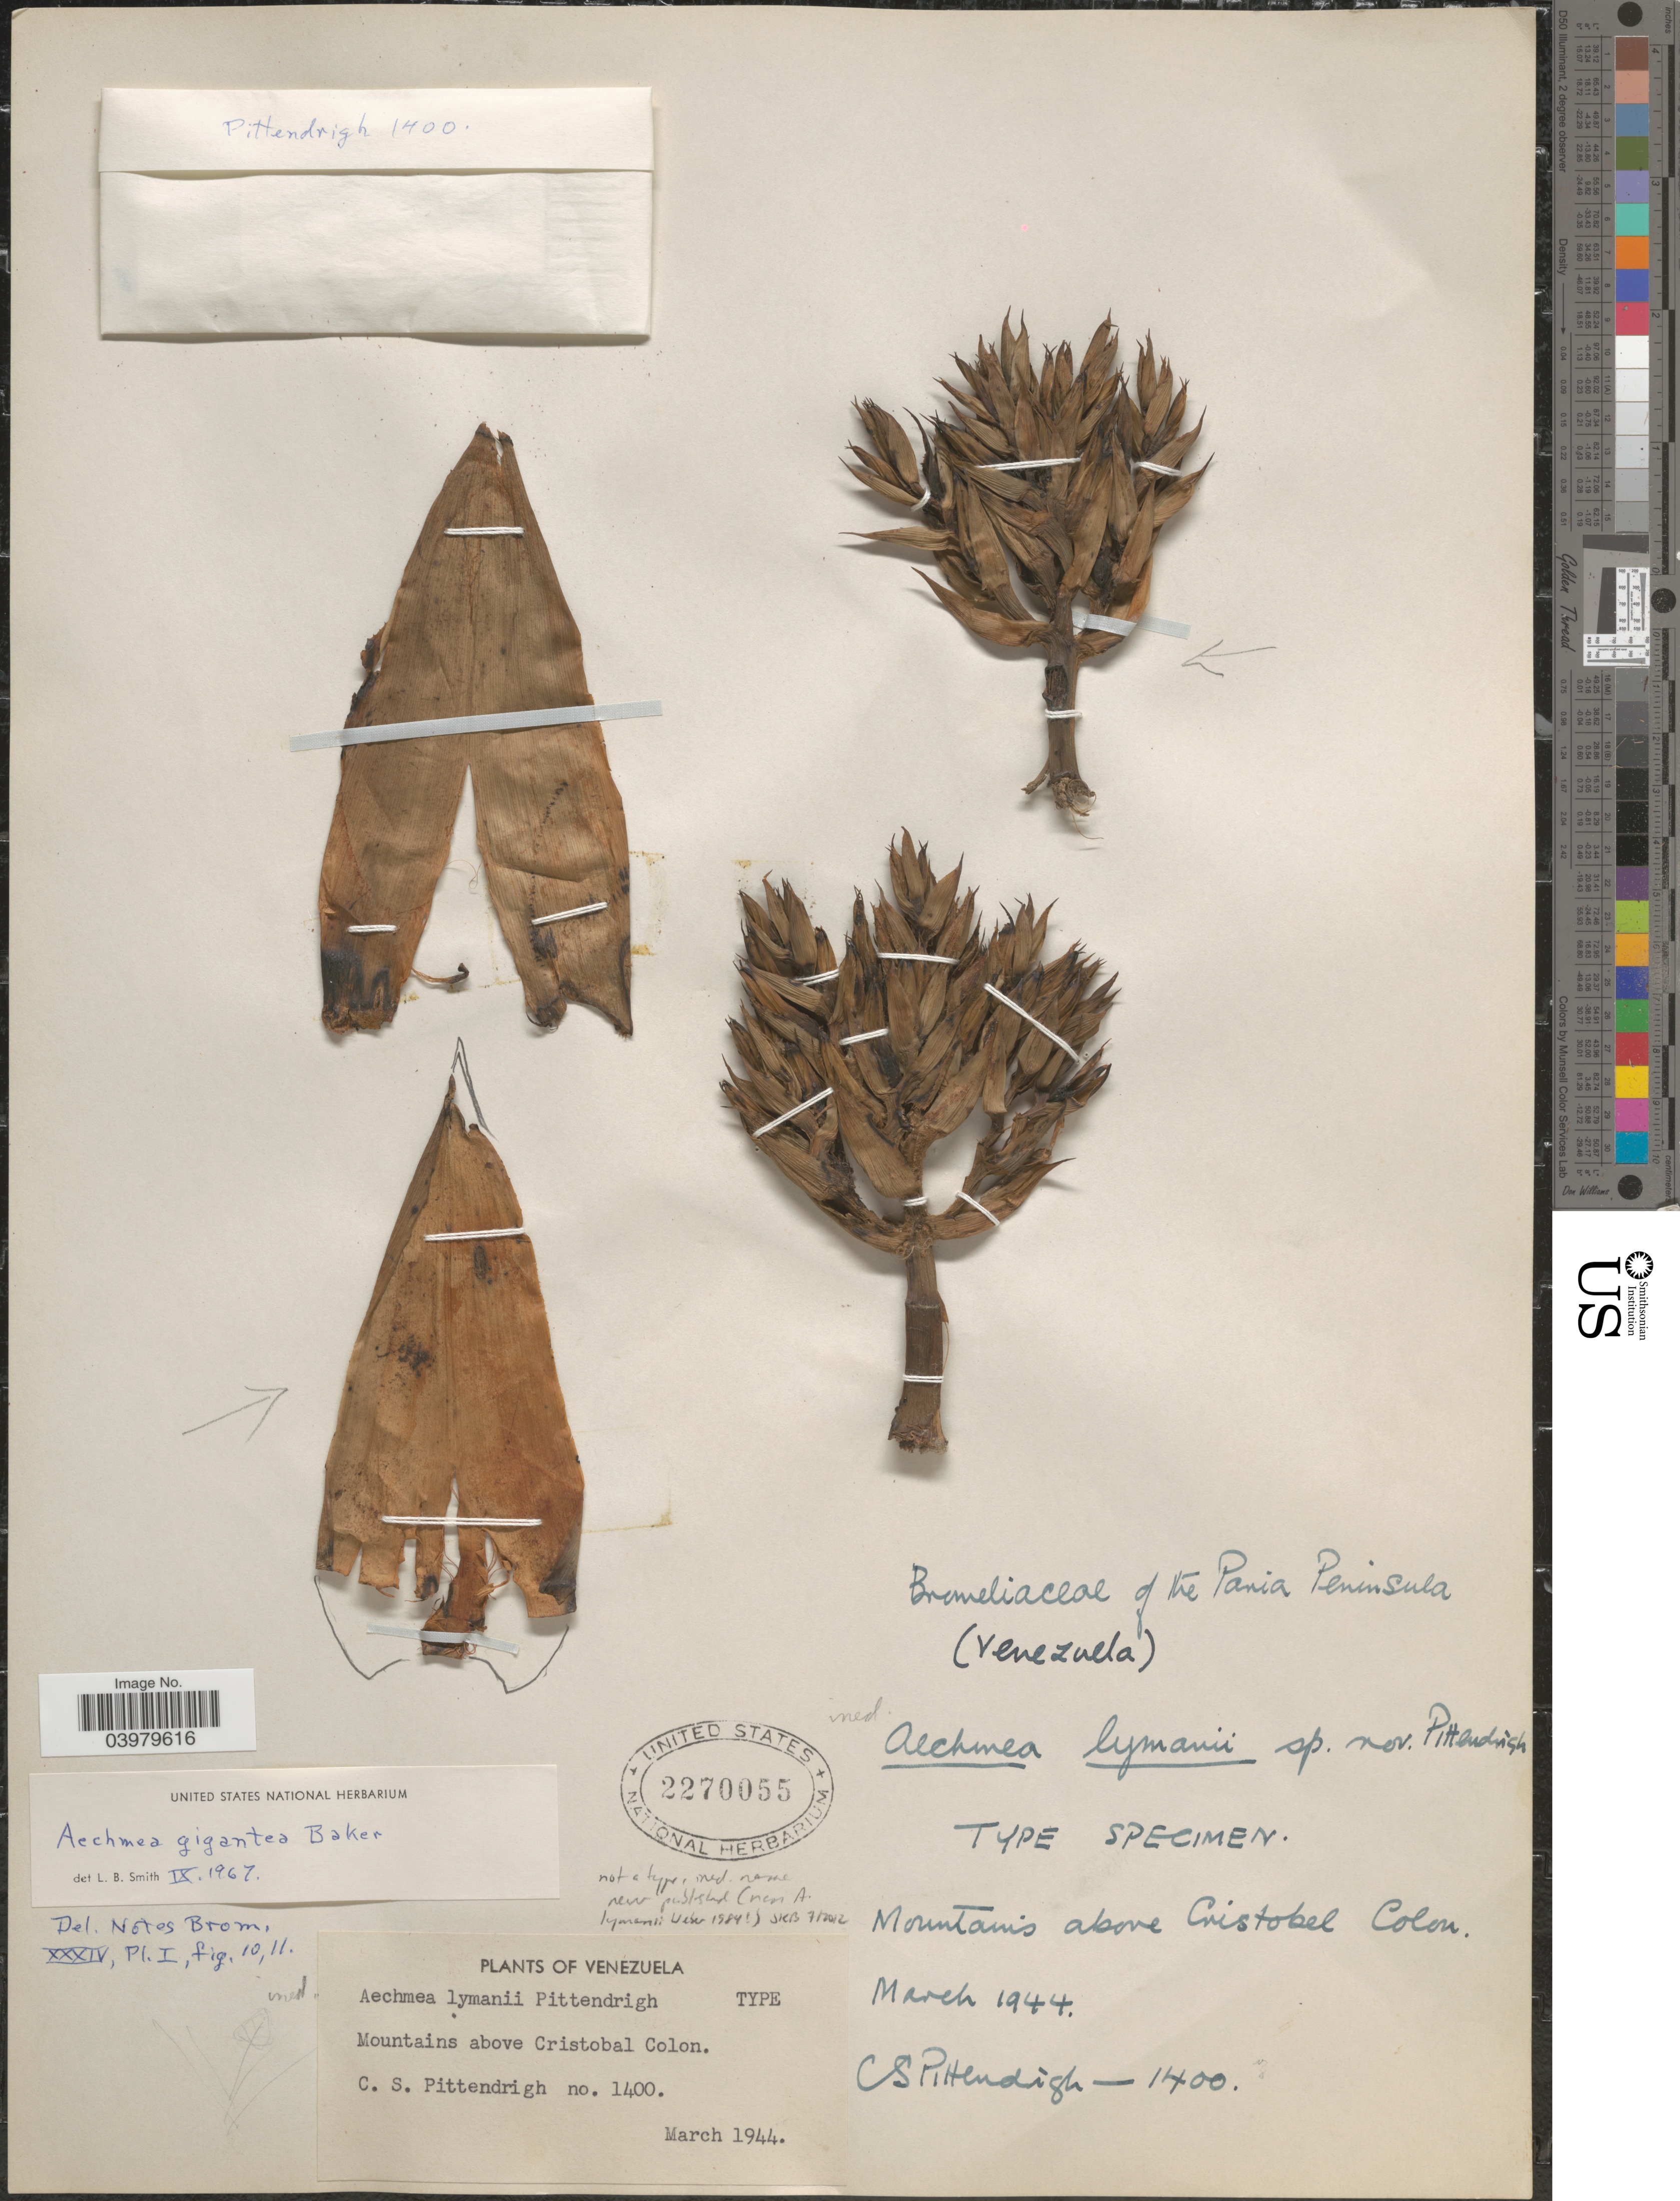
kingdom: Plantae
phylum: Tracheophyta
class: Liliopsida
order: Poales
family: Bromeliaceae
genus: Aechmea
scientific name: Aechmea gigantea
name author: Baker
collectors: C. Pittendrigh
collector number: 1400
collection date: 1944-03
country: Venezuela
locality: Mountains above Cristobal Colon.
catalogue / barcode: US 2270055